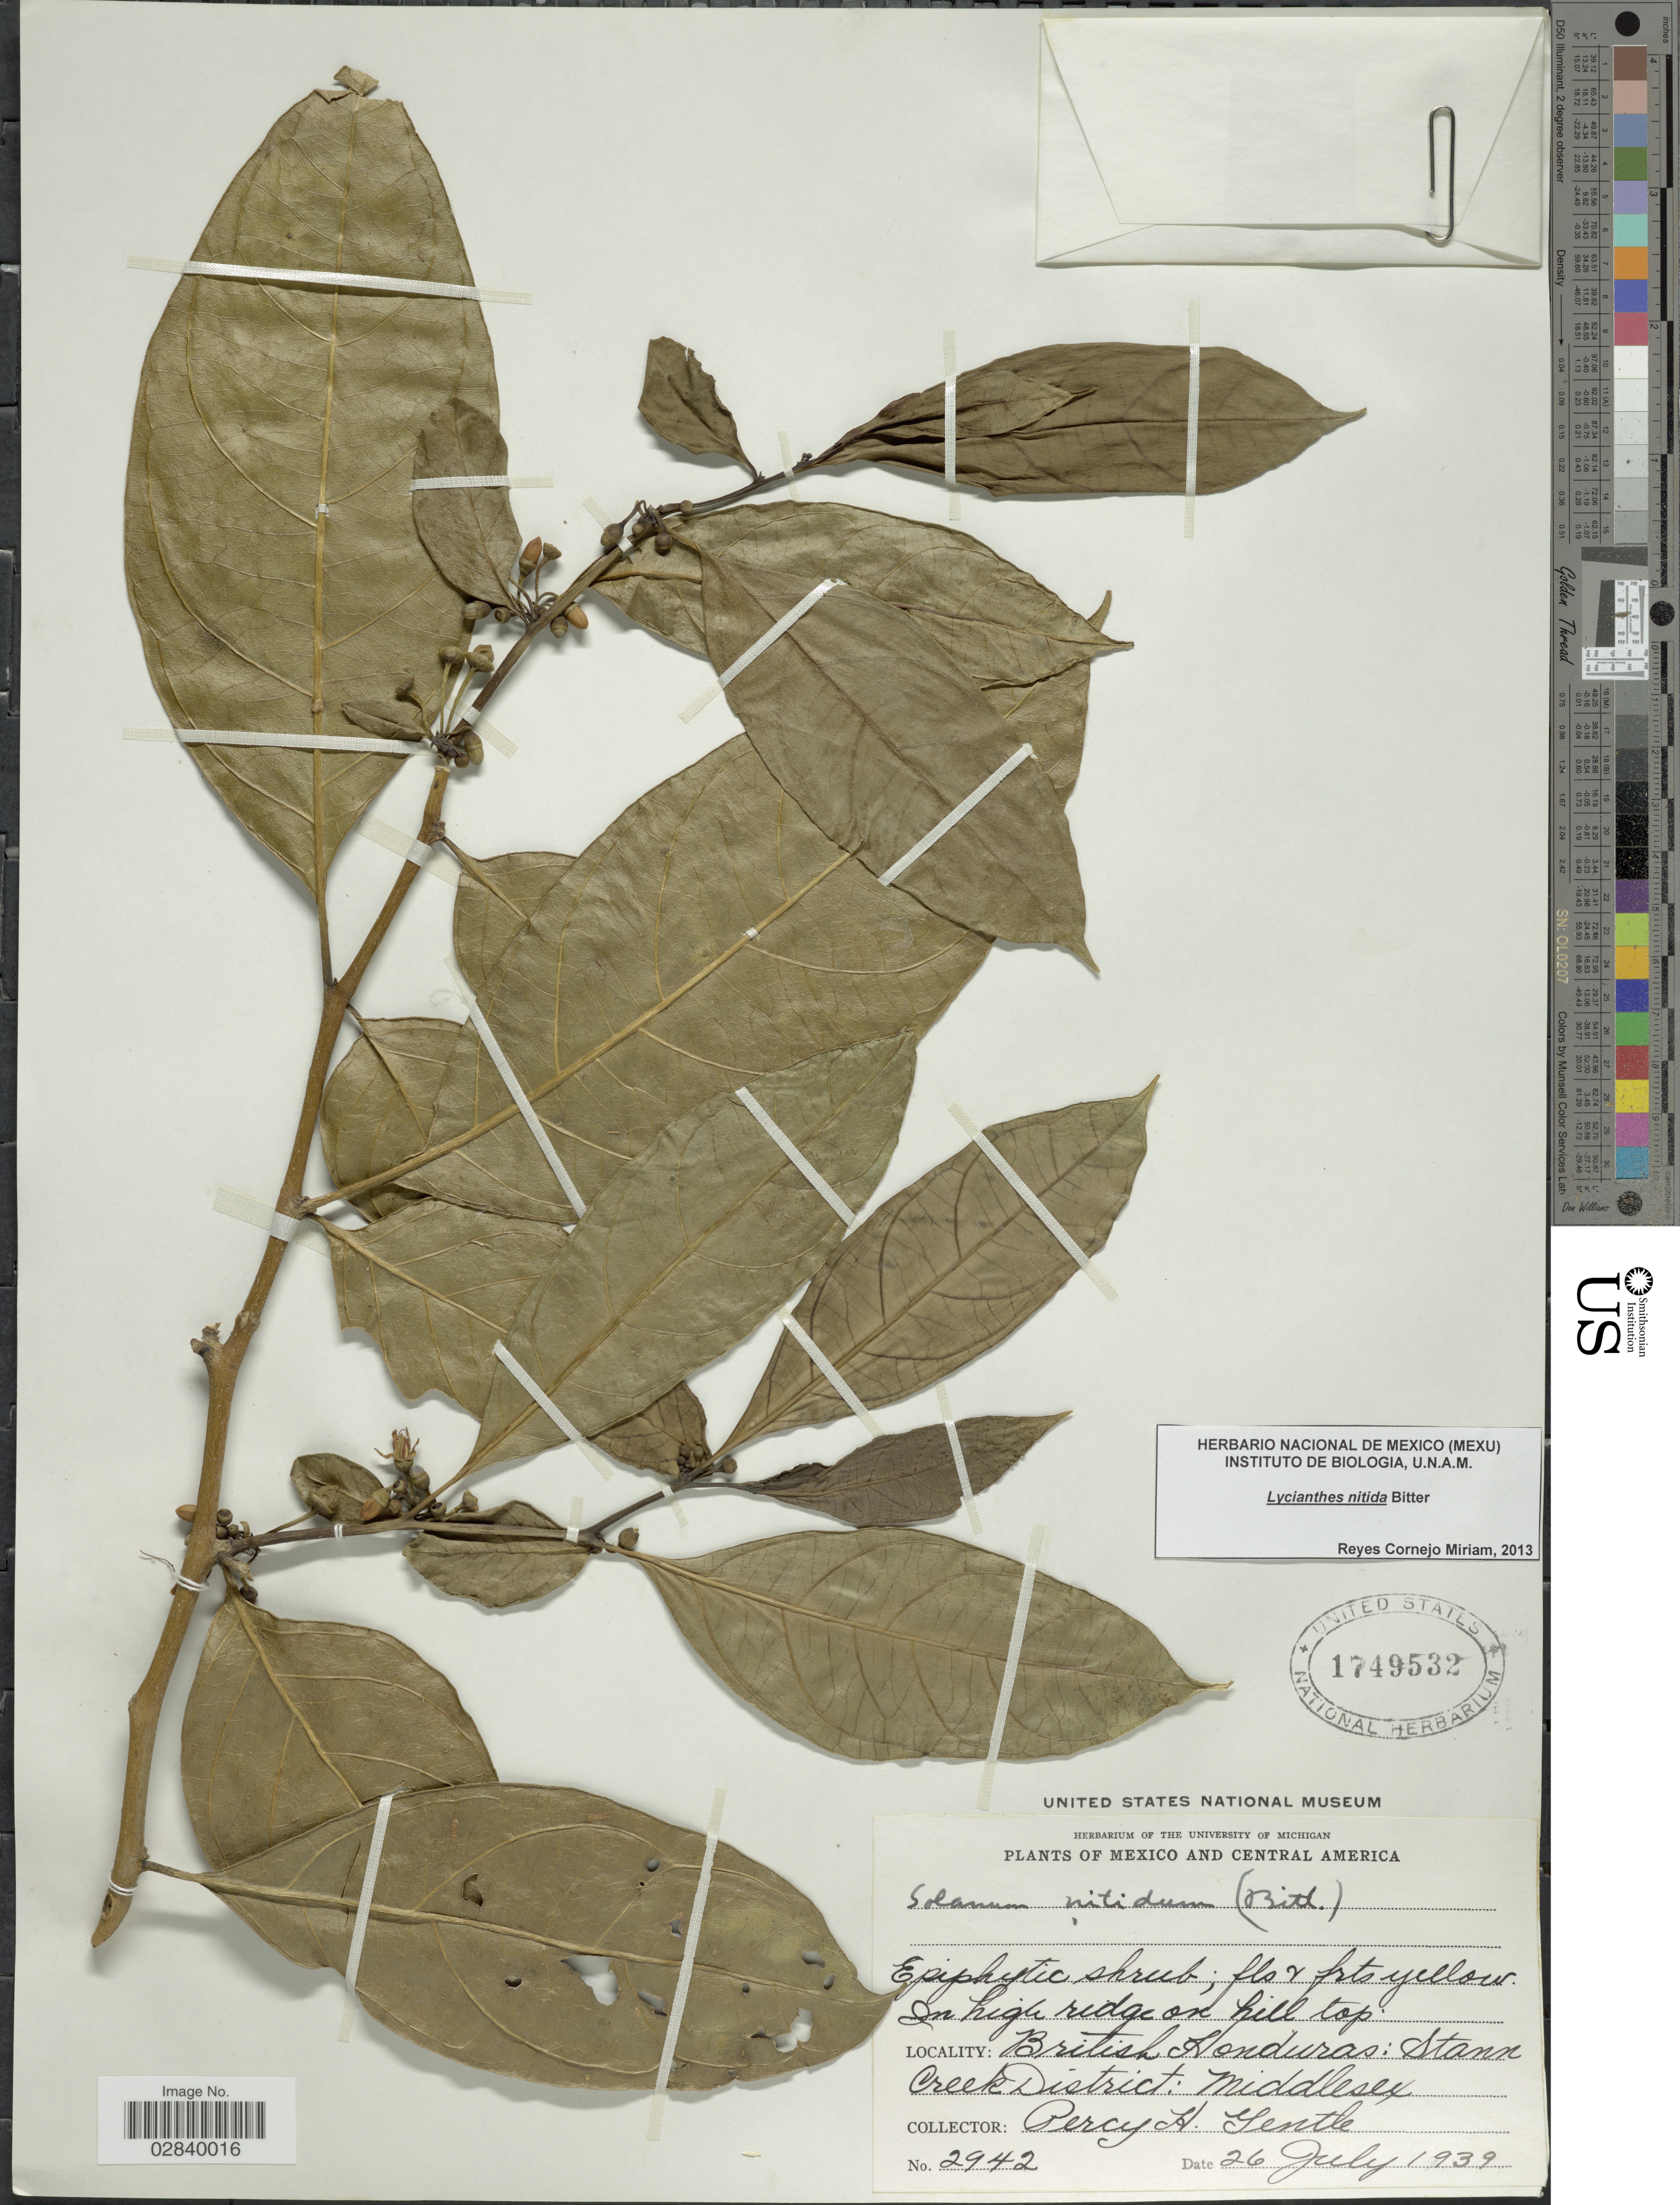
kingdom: Plantae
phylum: Tracheophyta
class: Magnoliopsida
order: Solanales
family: Solanaceae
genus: Lycianthes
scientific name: Lycianthes nitida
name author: Bitter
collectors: P. H. Gentle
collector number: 2942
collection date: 1939-07-26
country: Belize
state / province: Stann Creek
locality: British Honduras: Stann Creek District: Middlesex.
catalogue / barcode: US 1749532